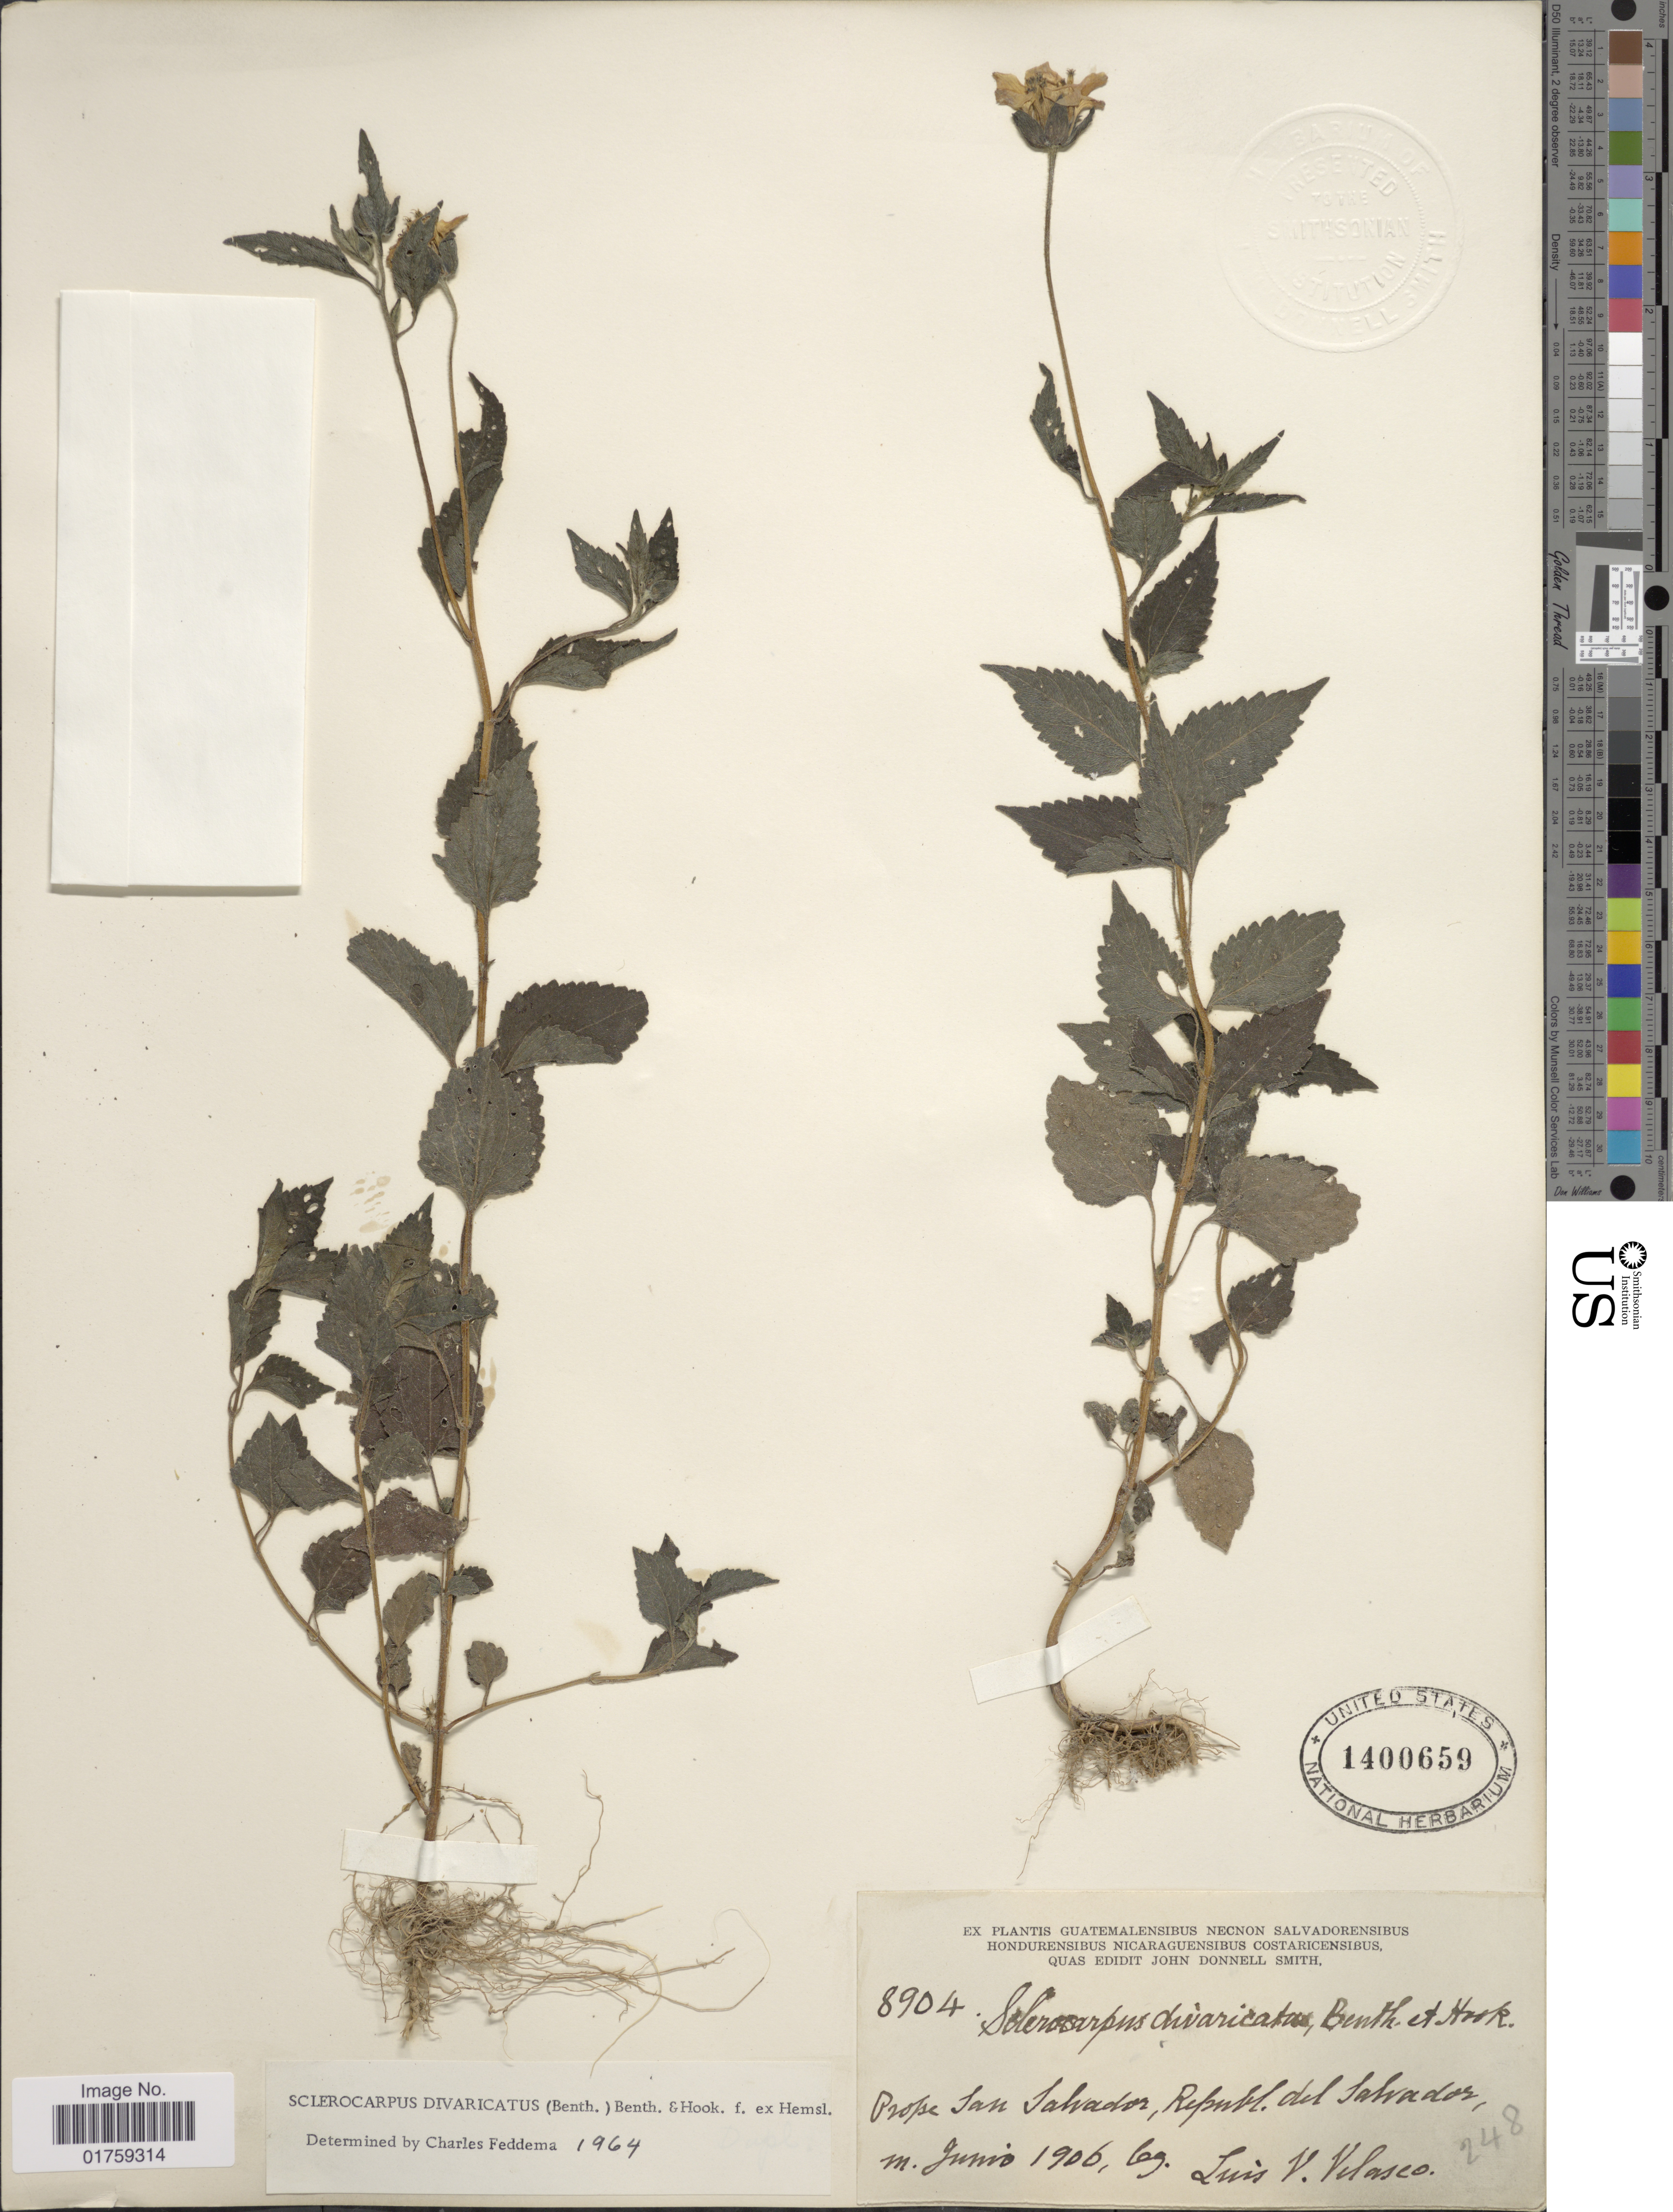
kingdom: Plantae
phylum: Tracheophyta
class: Magnoliopsida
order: Asterales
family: Asteraceae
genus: Sclerocarpus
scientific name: Sclerocarpus divaricatus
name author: (Benth.) Benth. & Hook. f. ex Hemsl.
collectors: L. Velasco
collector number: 8904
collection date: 1906-06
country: El Salvador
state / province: San Salvador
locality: Prope San San Salvador, Rupbl. del Salvador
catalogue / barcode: US 1400659